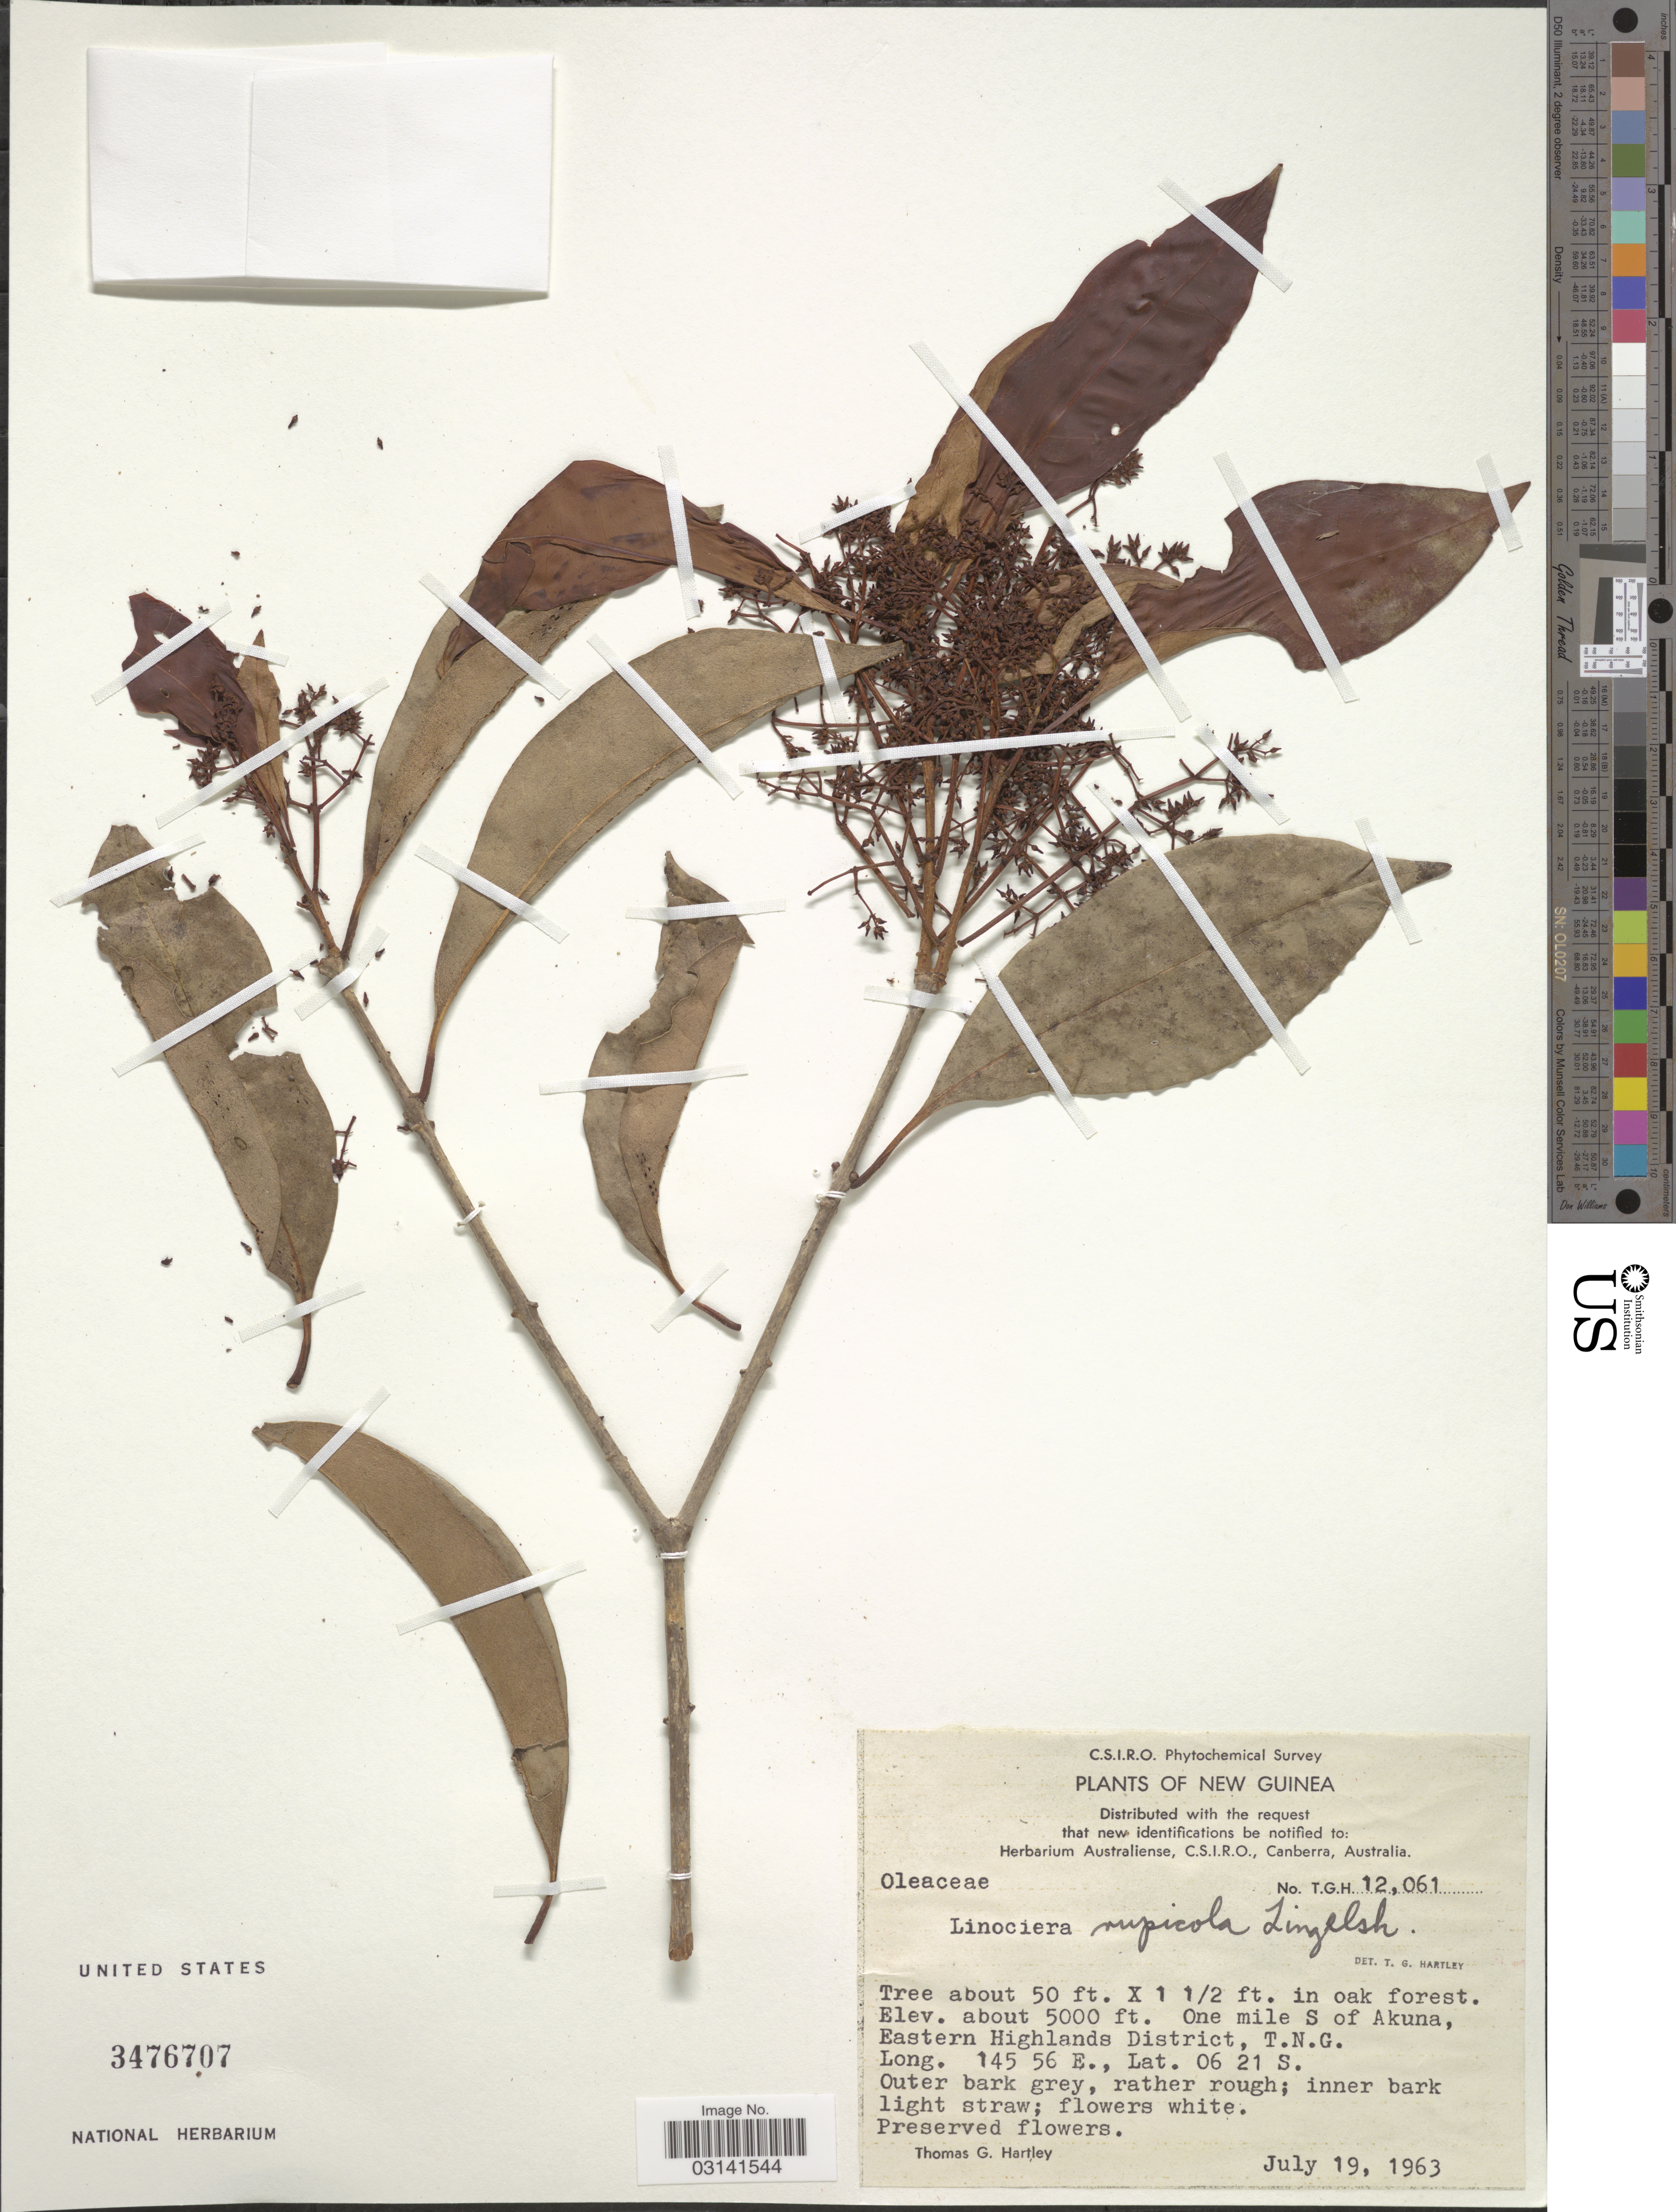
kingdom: Plantae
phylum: Tracheophyta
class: Magnoliopsida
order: Lamiales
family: Oleaceae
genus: Chionanthus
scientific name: Chionanthus rupicolus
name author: (Lingelsh.) Kiew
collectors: T. G. Hartley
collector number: T.G.H. 12061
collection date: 1963-07-19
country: Papua New Guinea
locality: New Guinea. One mile S of Akuna, Eastern Highlands District, T.N.G.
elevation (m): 1524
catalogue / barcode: US 3476707